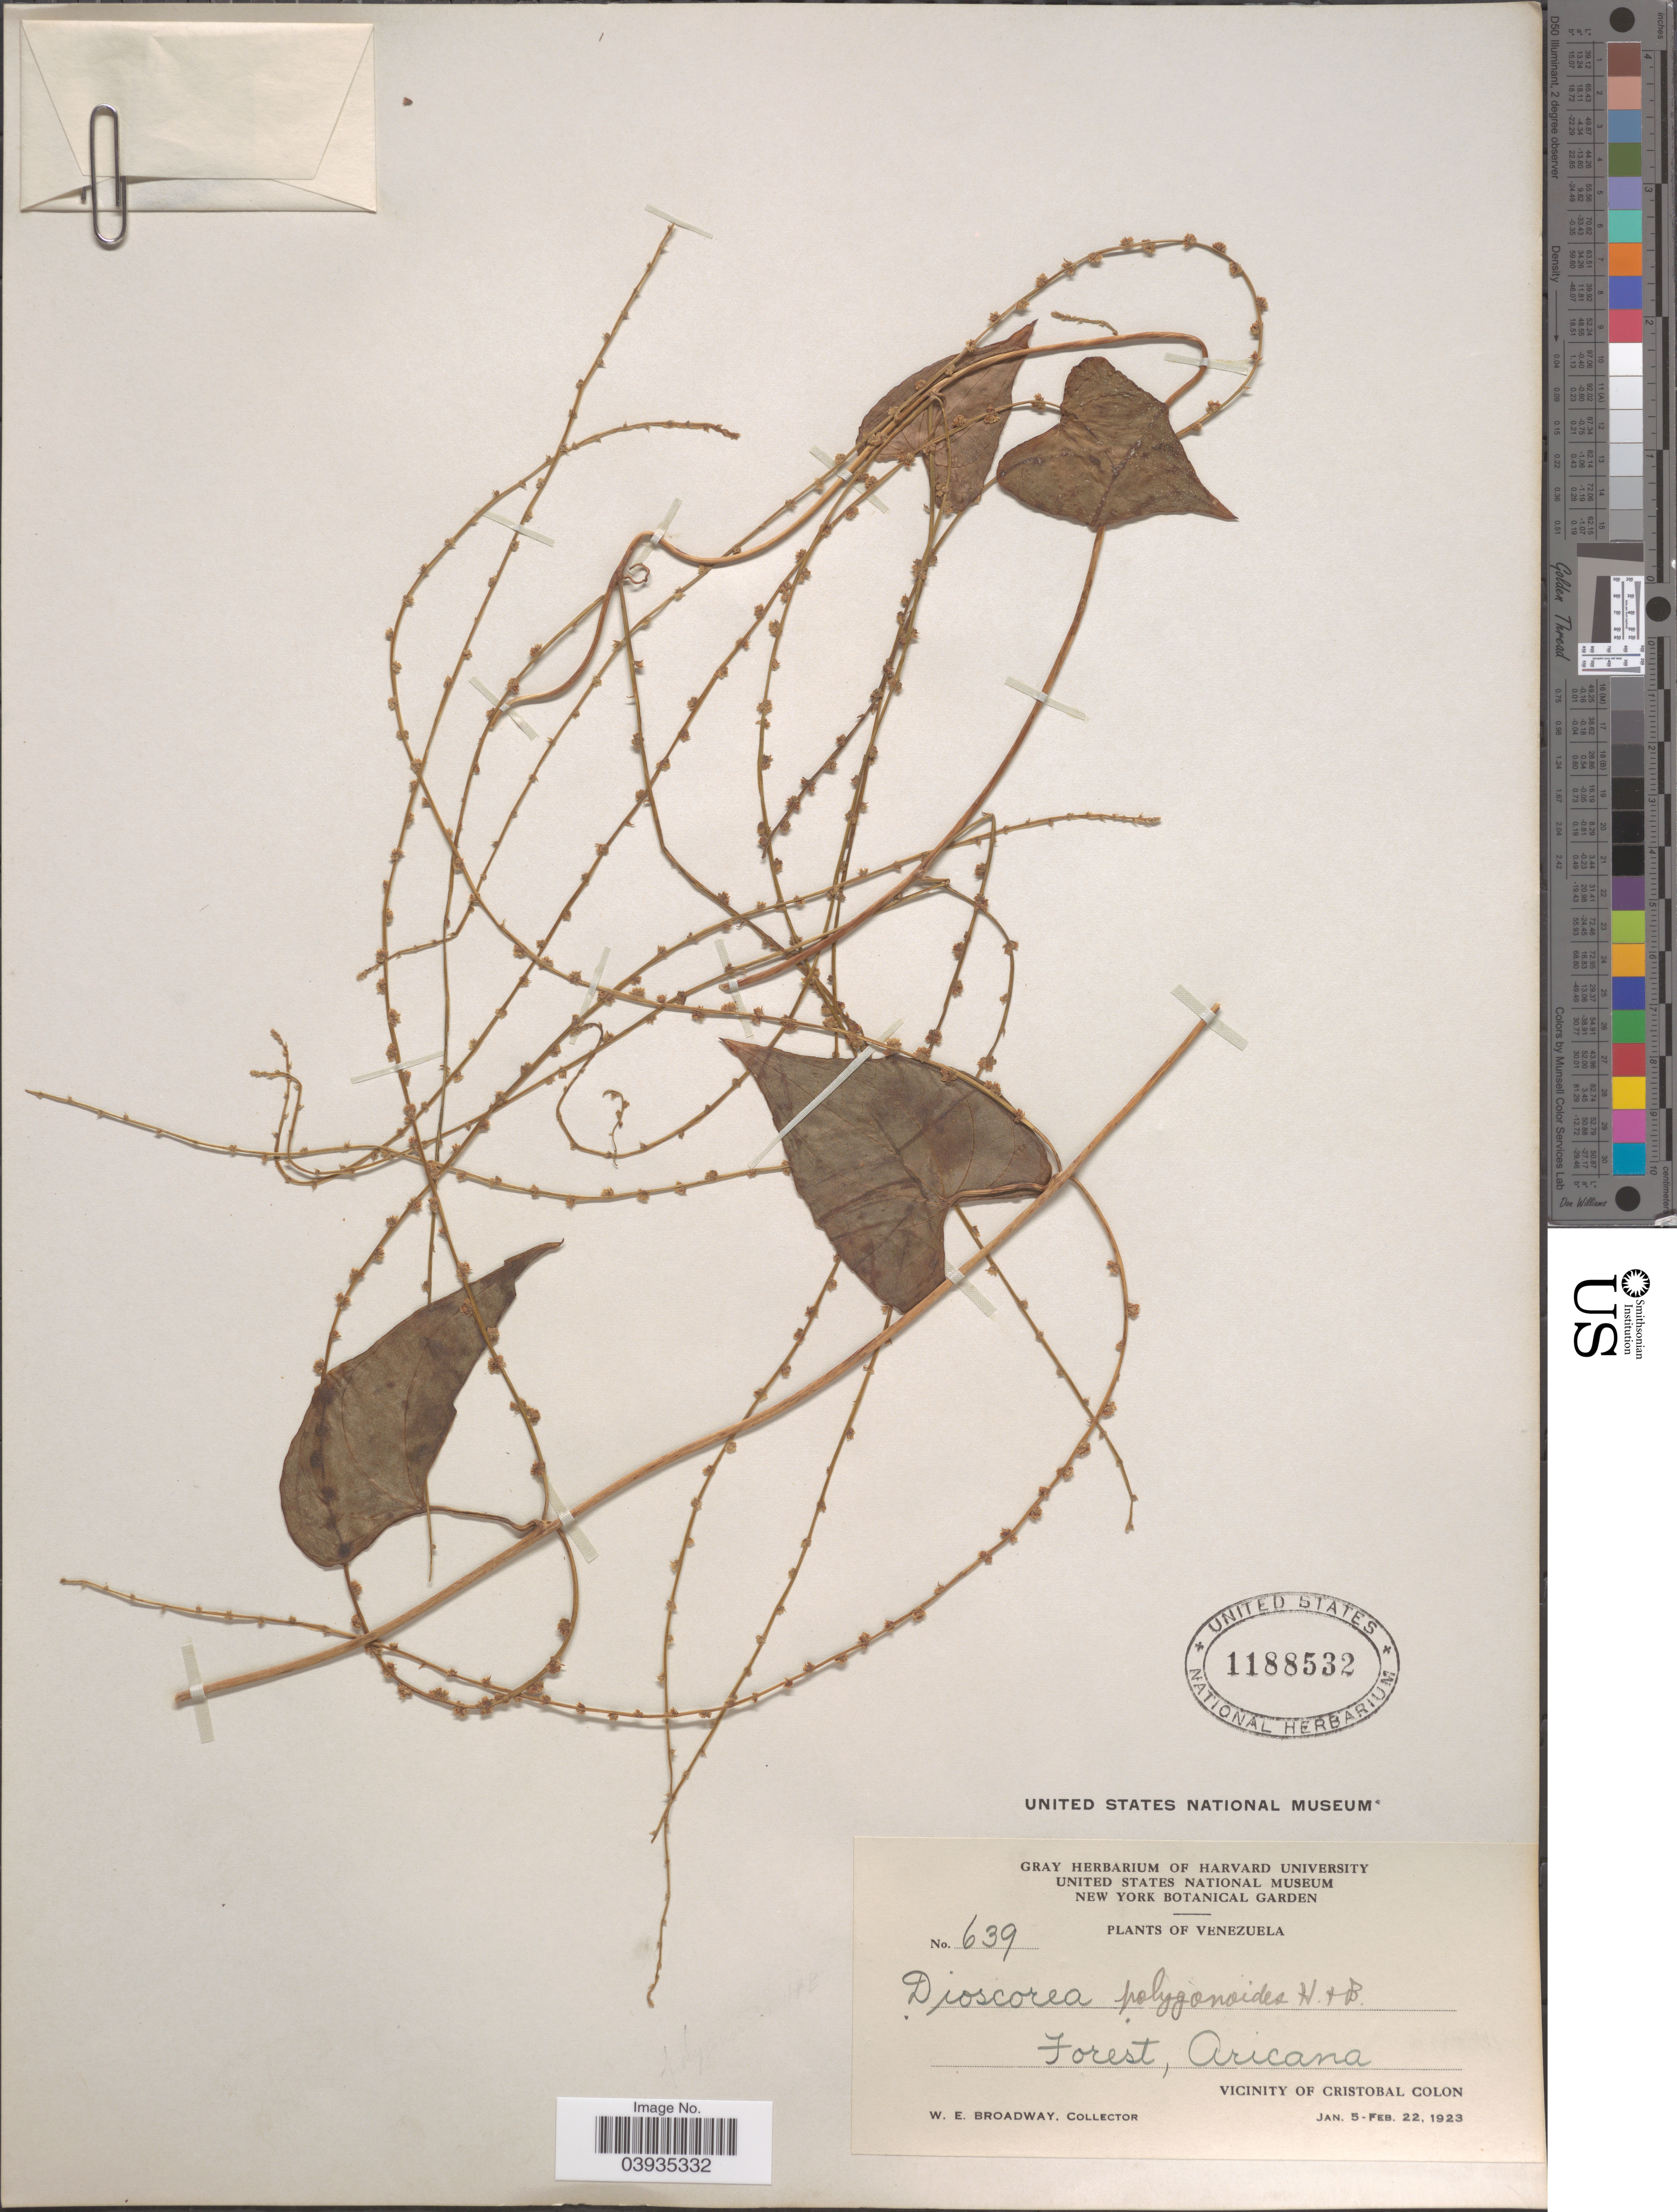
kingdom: Plantae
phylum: Tracheophyta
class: Liliopsida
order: Dioscoreales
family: Dioscoreaceae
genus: Dioscorea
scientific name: Dioscorea polygonoides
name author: Humb. & Bonpl. ex Willd.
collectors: W. E. Broadway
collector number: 639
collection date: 1923-01-05/1923-02-22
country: Venezuela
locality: Aricana. Vicinity of Cristobal Colon.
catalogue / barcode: US 1188532